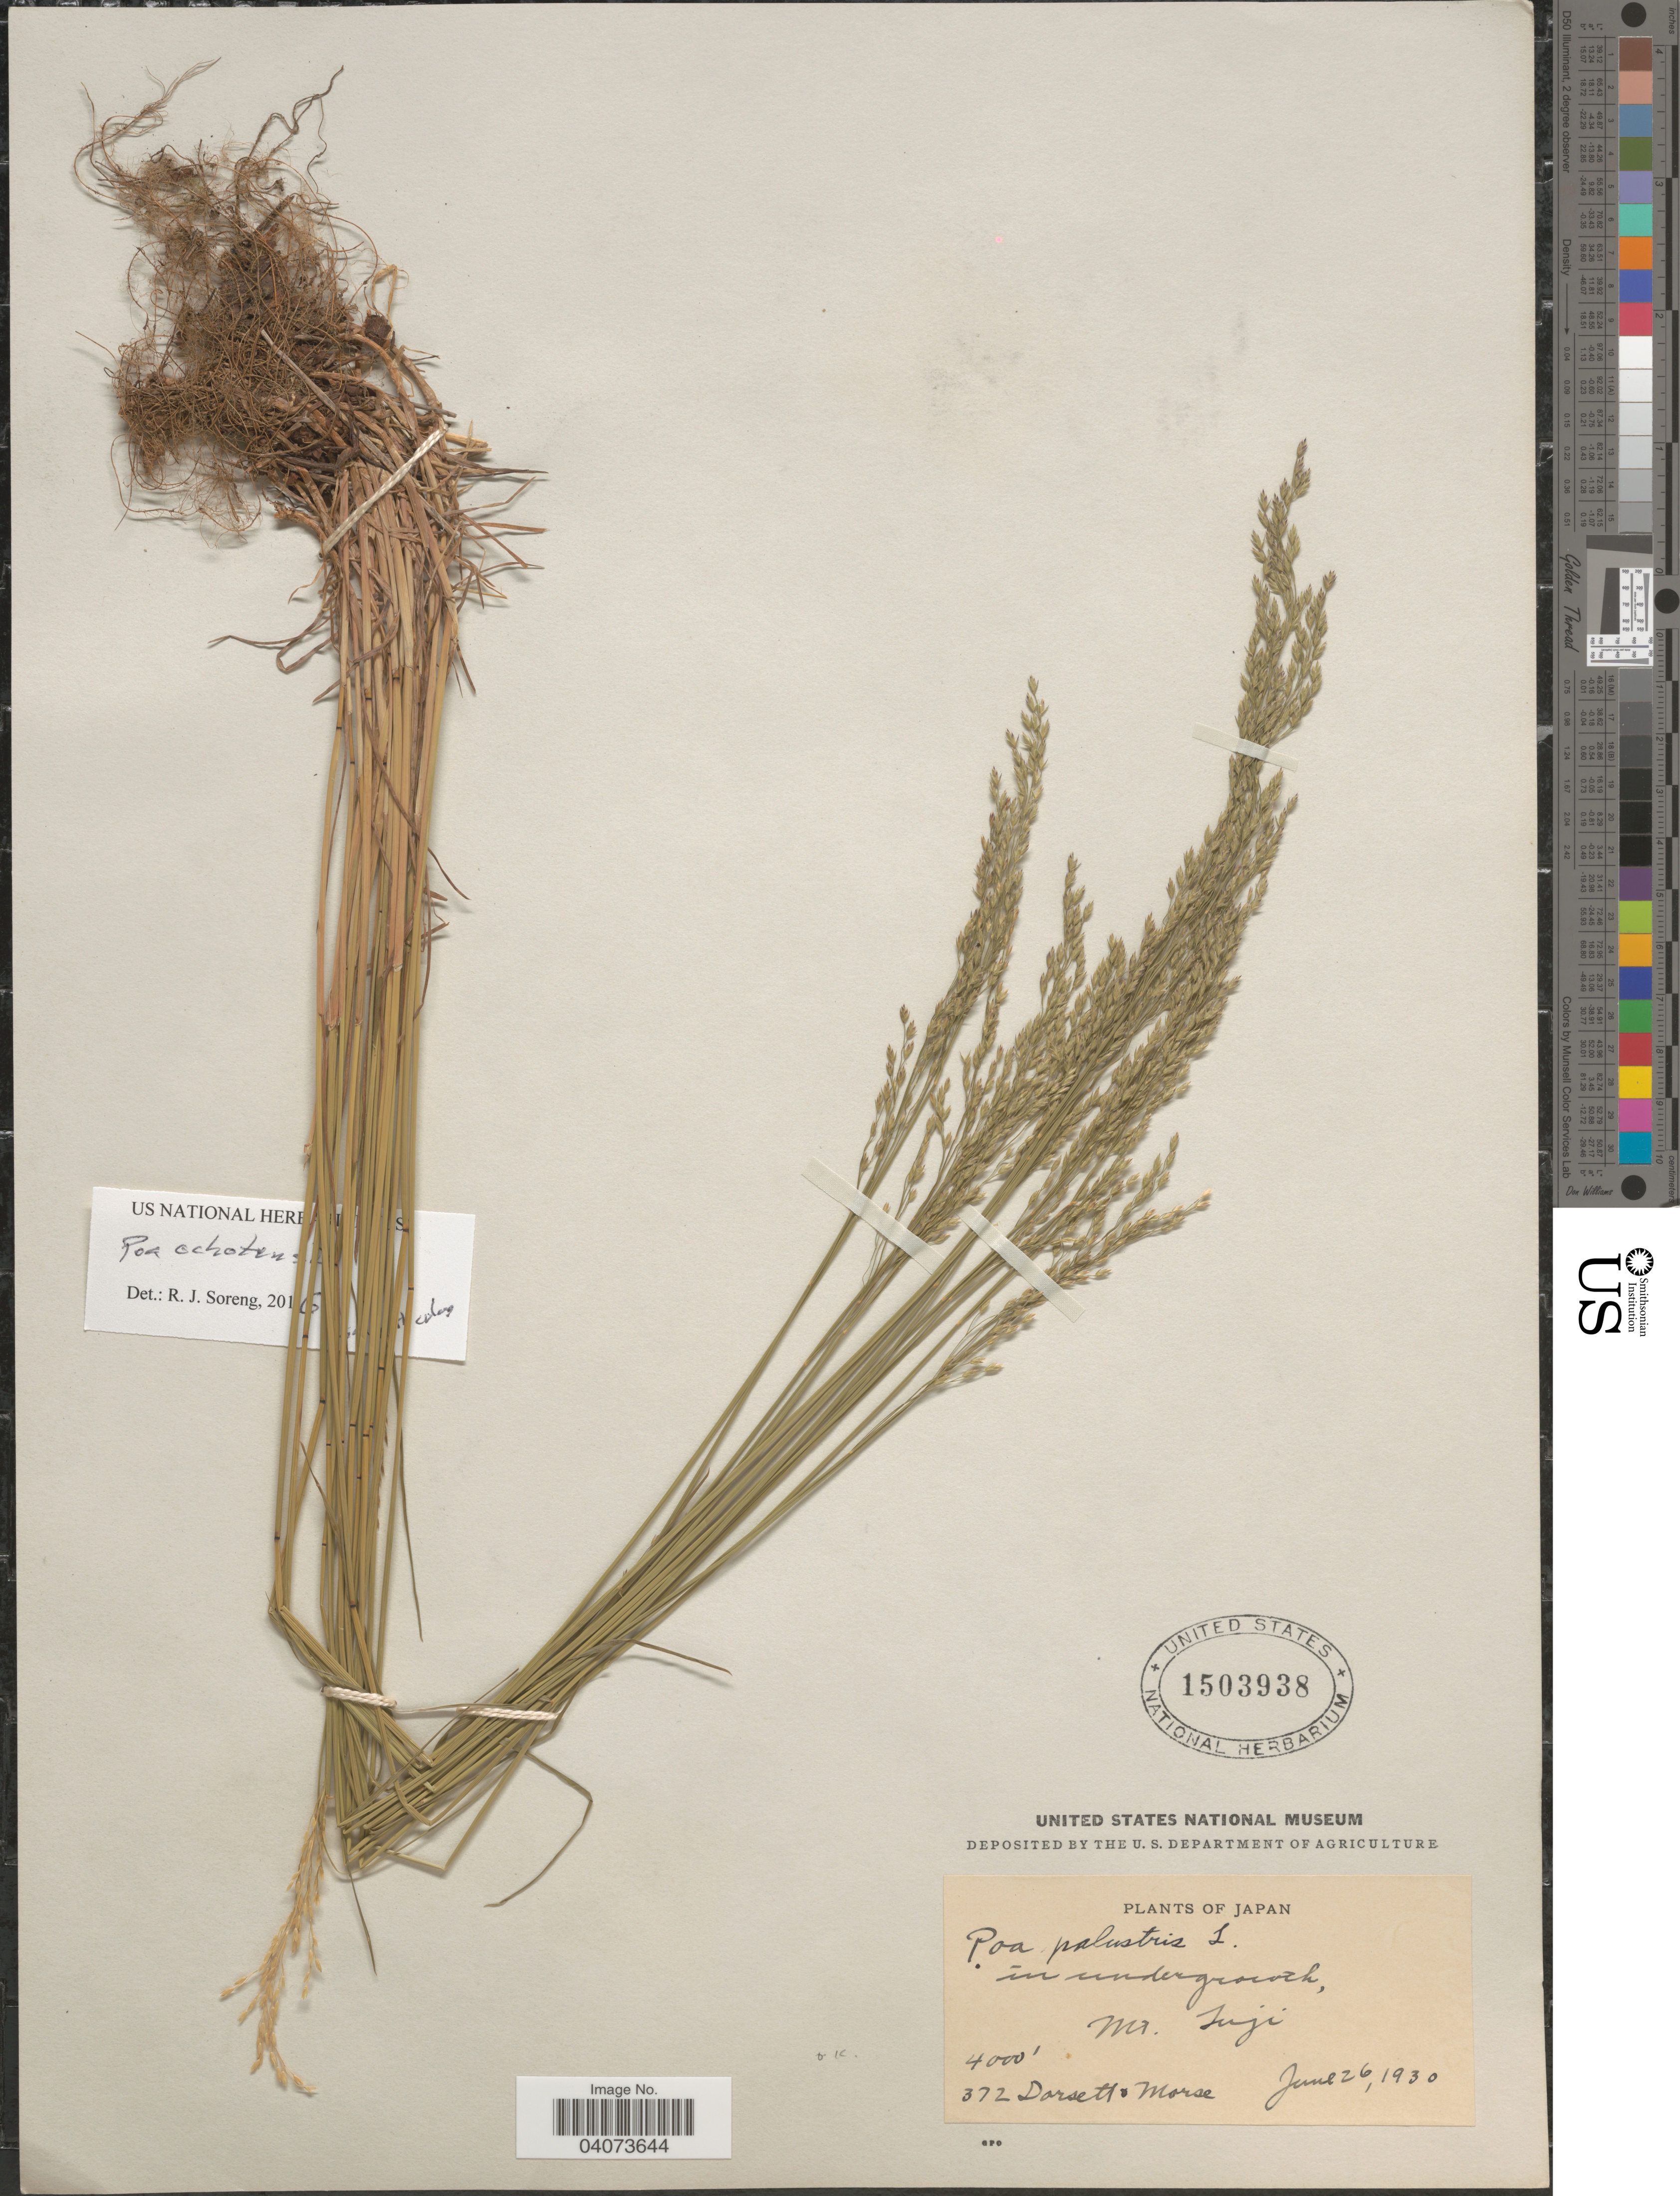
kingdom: Plantae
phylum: Tracheophyta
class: Liliopsida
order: Poales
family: Poaceae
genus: Poa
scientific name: Poa palustris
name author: L.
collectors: -- Dorsett & -. Morse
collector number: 372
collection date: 1930-06-26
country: Japan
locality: In undergrowth, Mt. Tuji.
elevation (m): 1219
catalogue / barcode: US 1503938